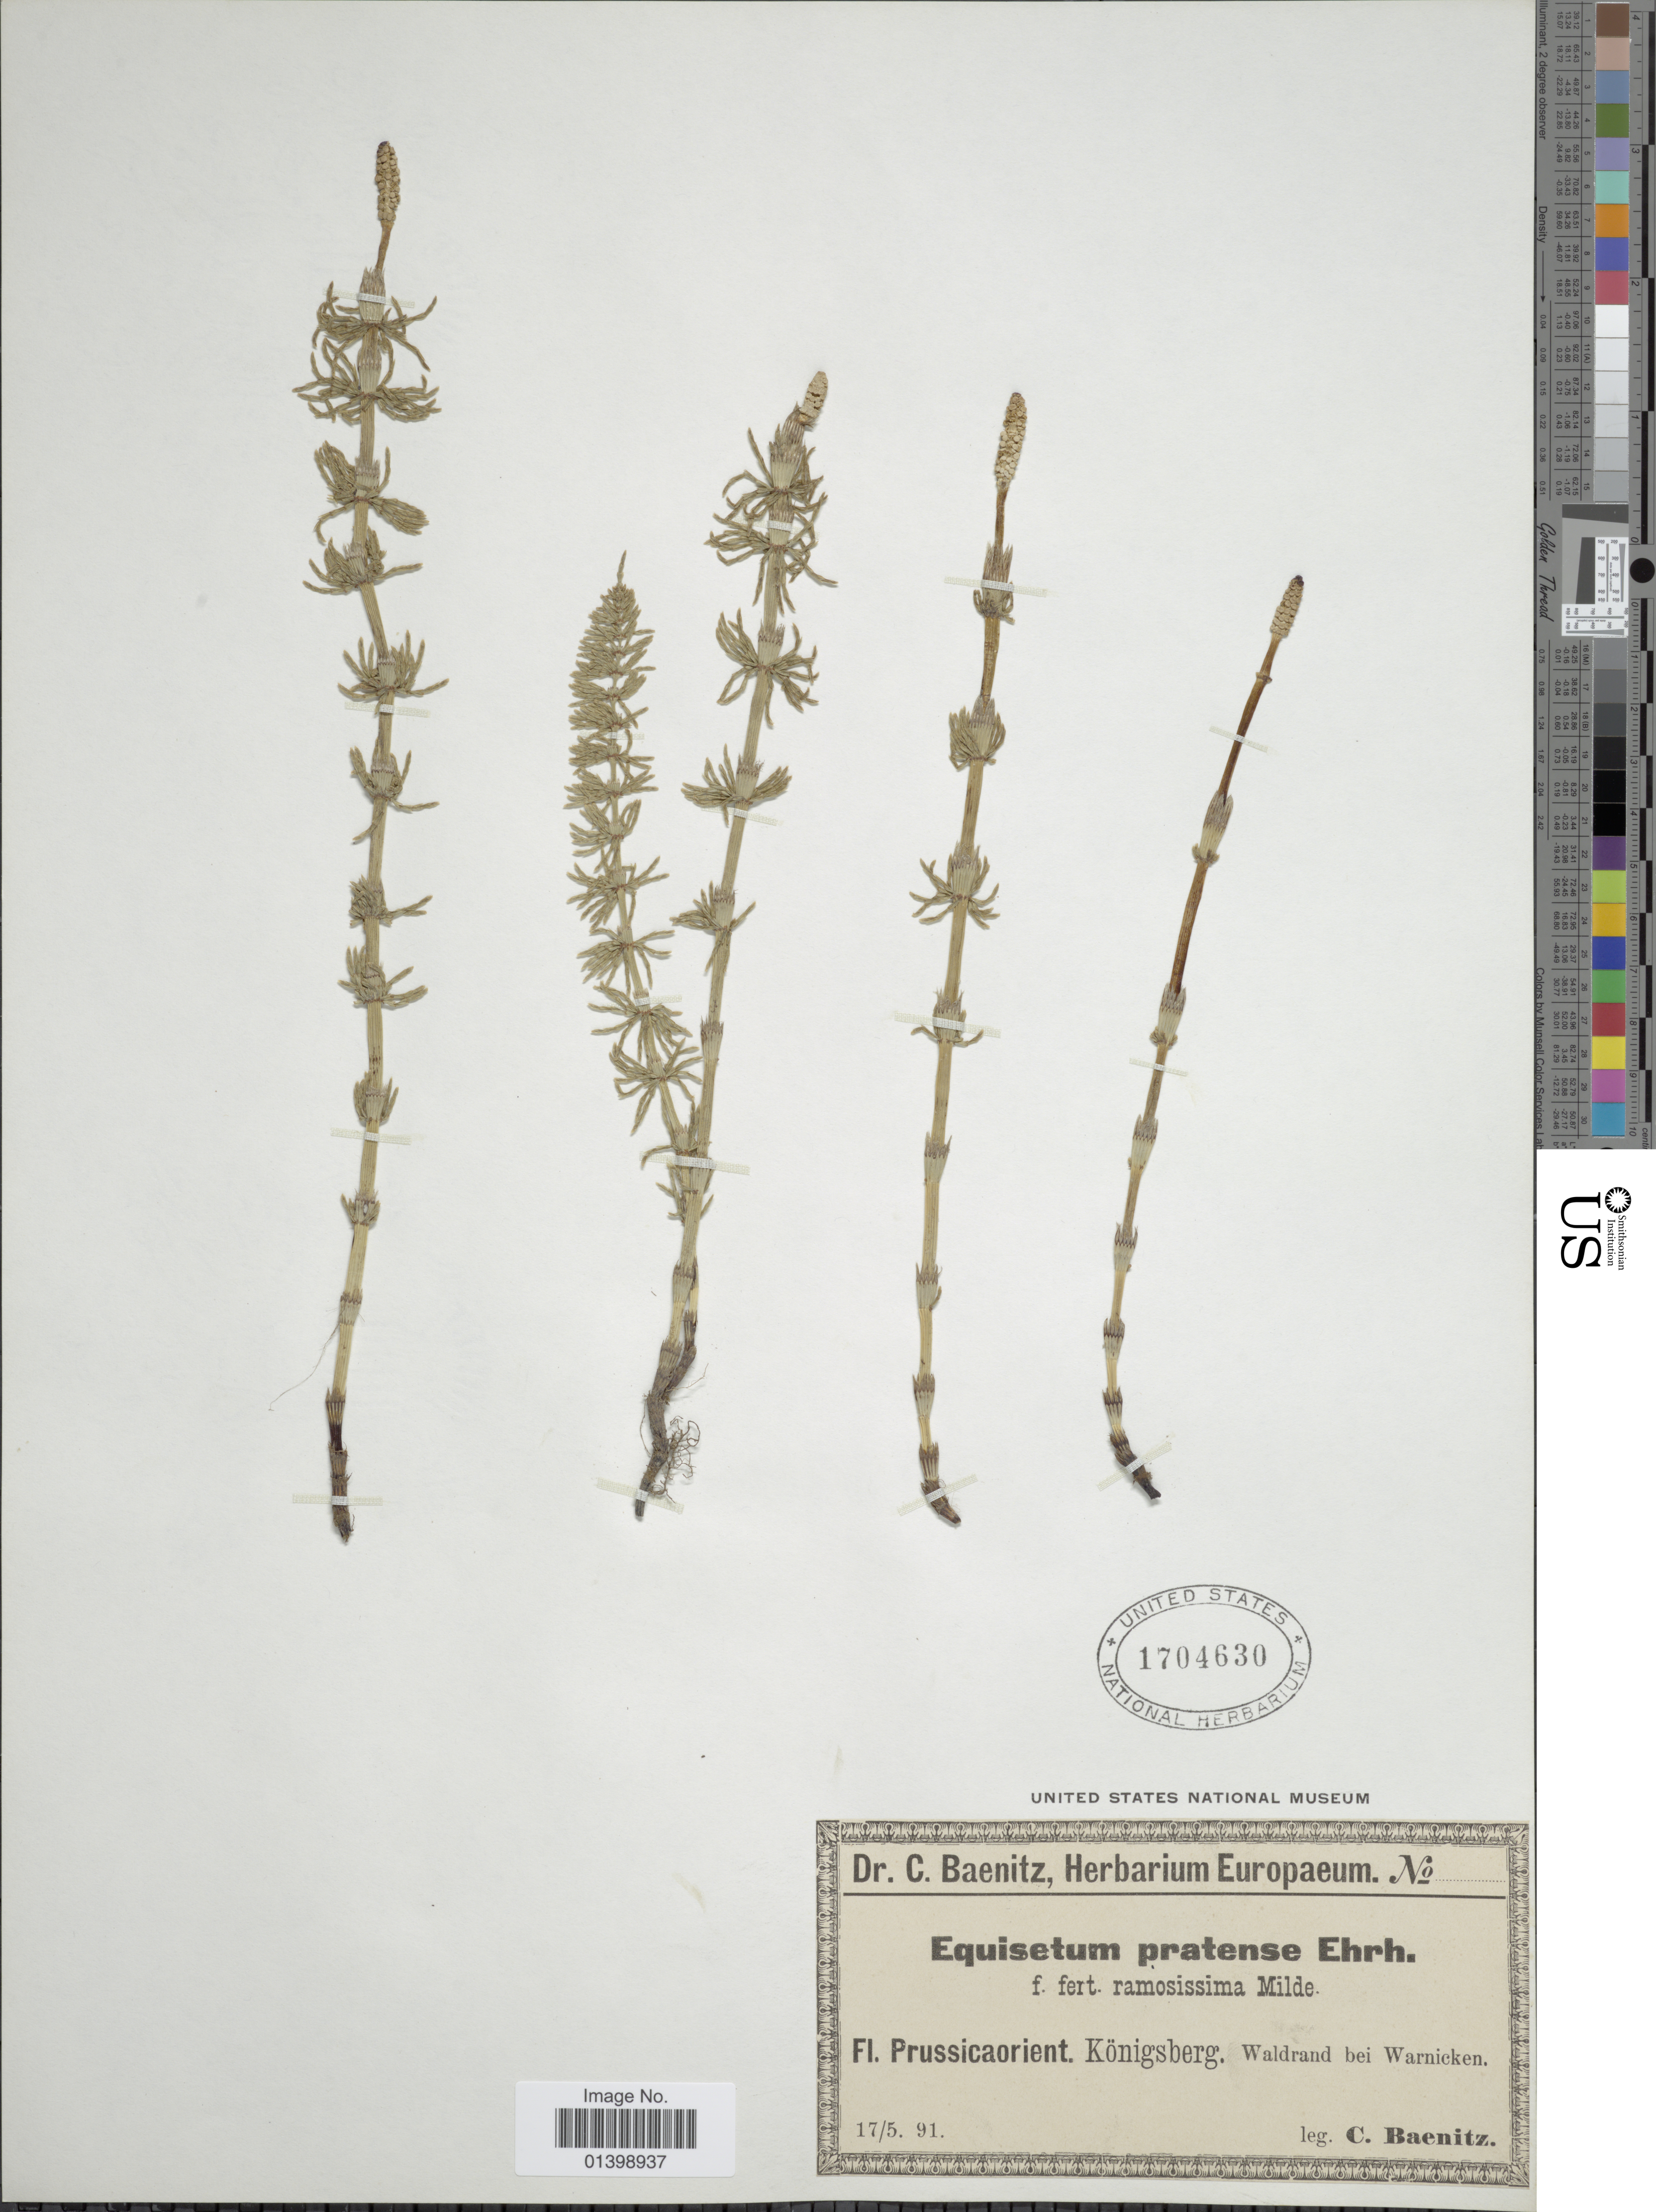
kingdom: Plantae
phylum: Tracheophyta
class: Polypodiopsida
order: Equisetales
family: Equisetaceae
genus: Equisetum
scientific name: Equisetum pratense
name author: Ehrh.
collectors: C. G. Baenitz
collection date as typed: Transcribed d/m/y: 17/5/91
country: Russian Federation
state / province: Kaliningrad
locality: Prussica orient. Königsberg. Waldrand bei Warnicken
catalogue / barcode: US 1704630